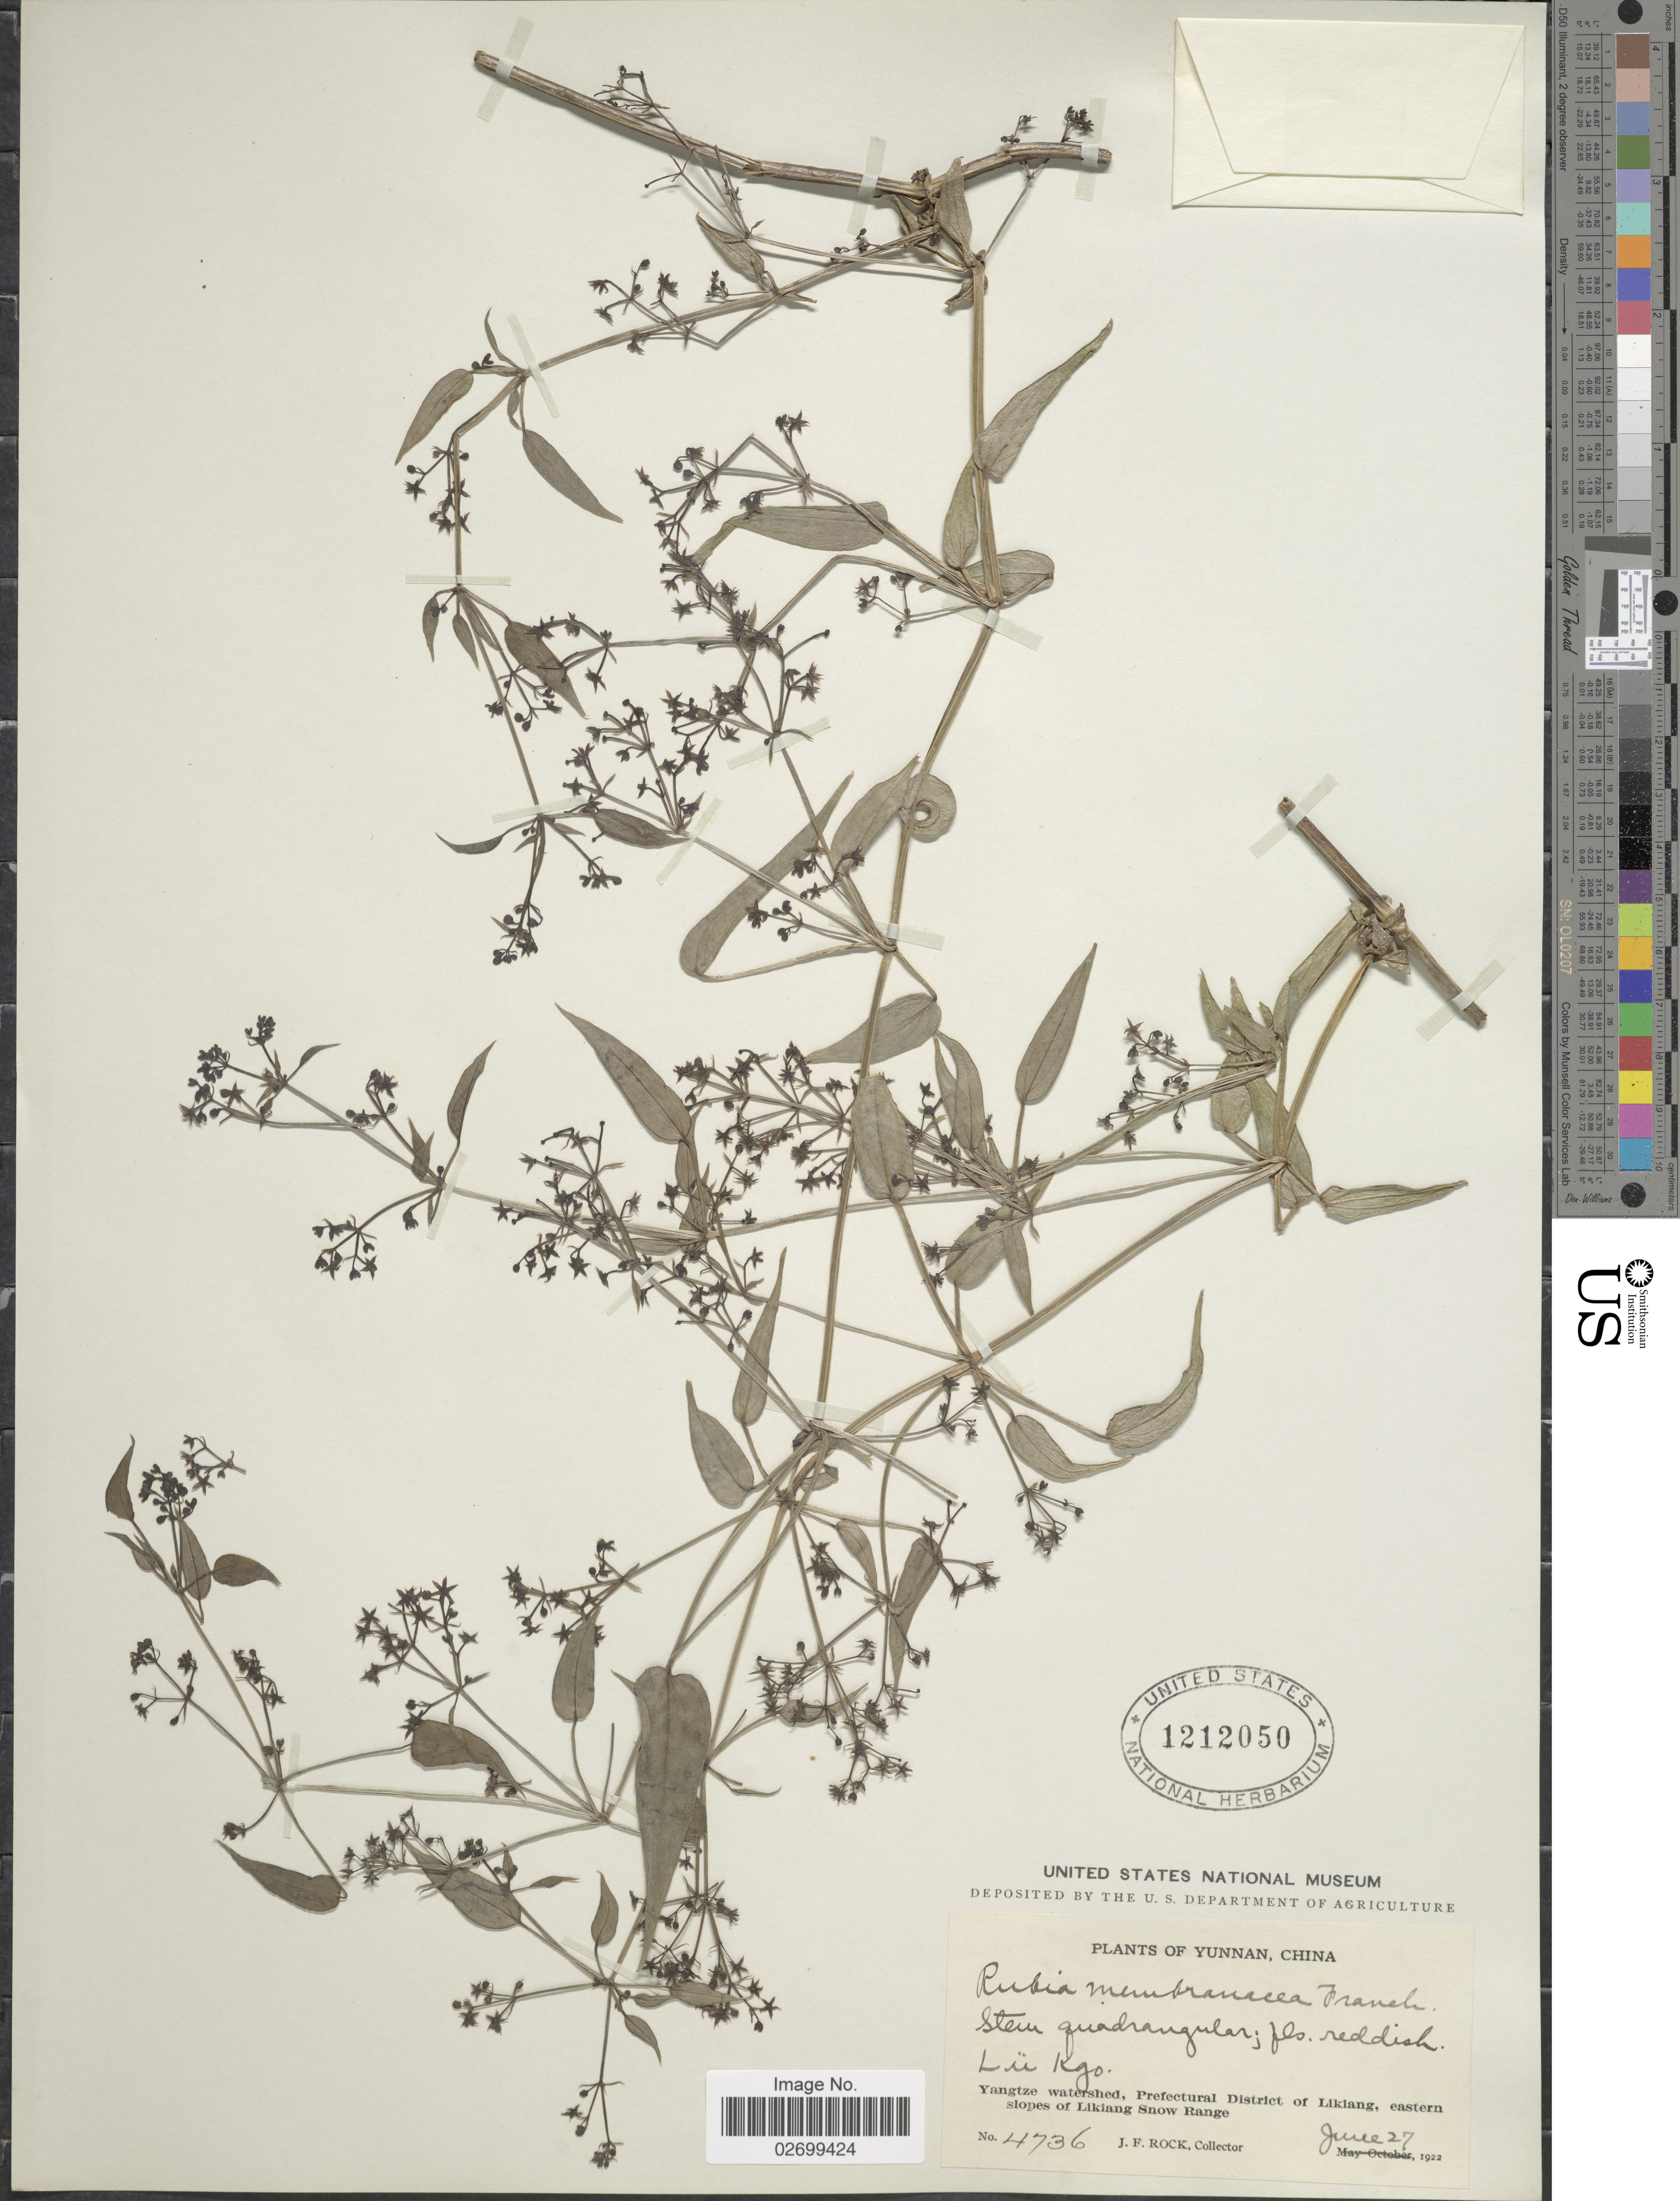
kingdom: Plantae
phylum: Tracheophyta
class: Magnoliopsida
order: Gentianales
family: Rubiaceae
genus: Rubia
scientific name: Rubia membranacea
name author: (Franch. ex Diels) Diels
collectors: J. F. Rock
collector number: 4736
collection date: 1922-06-27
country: China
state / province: Yunnan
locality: Lu Kgo, Yangtze watershed, Prefectural District of Likiang, eastern slopes of Likiang Snow Range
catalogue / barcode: US 1212050